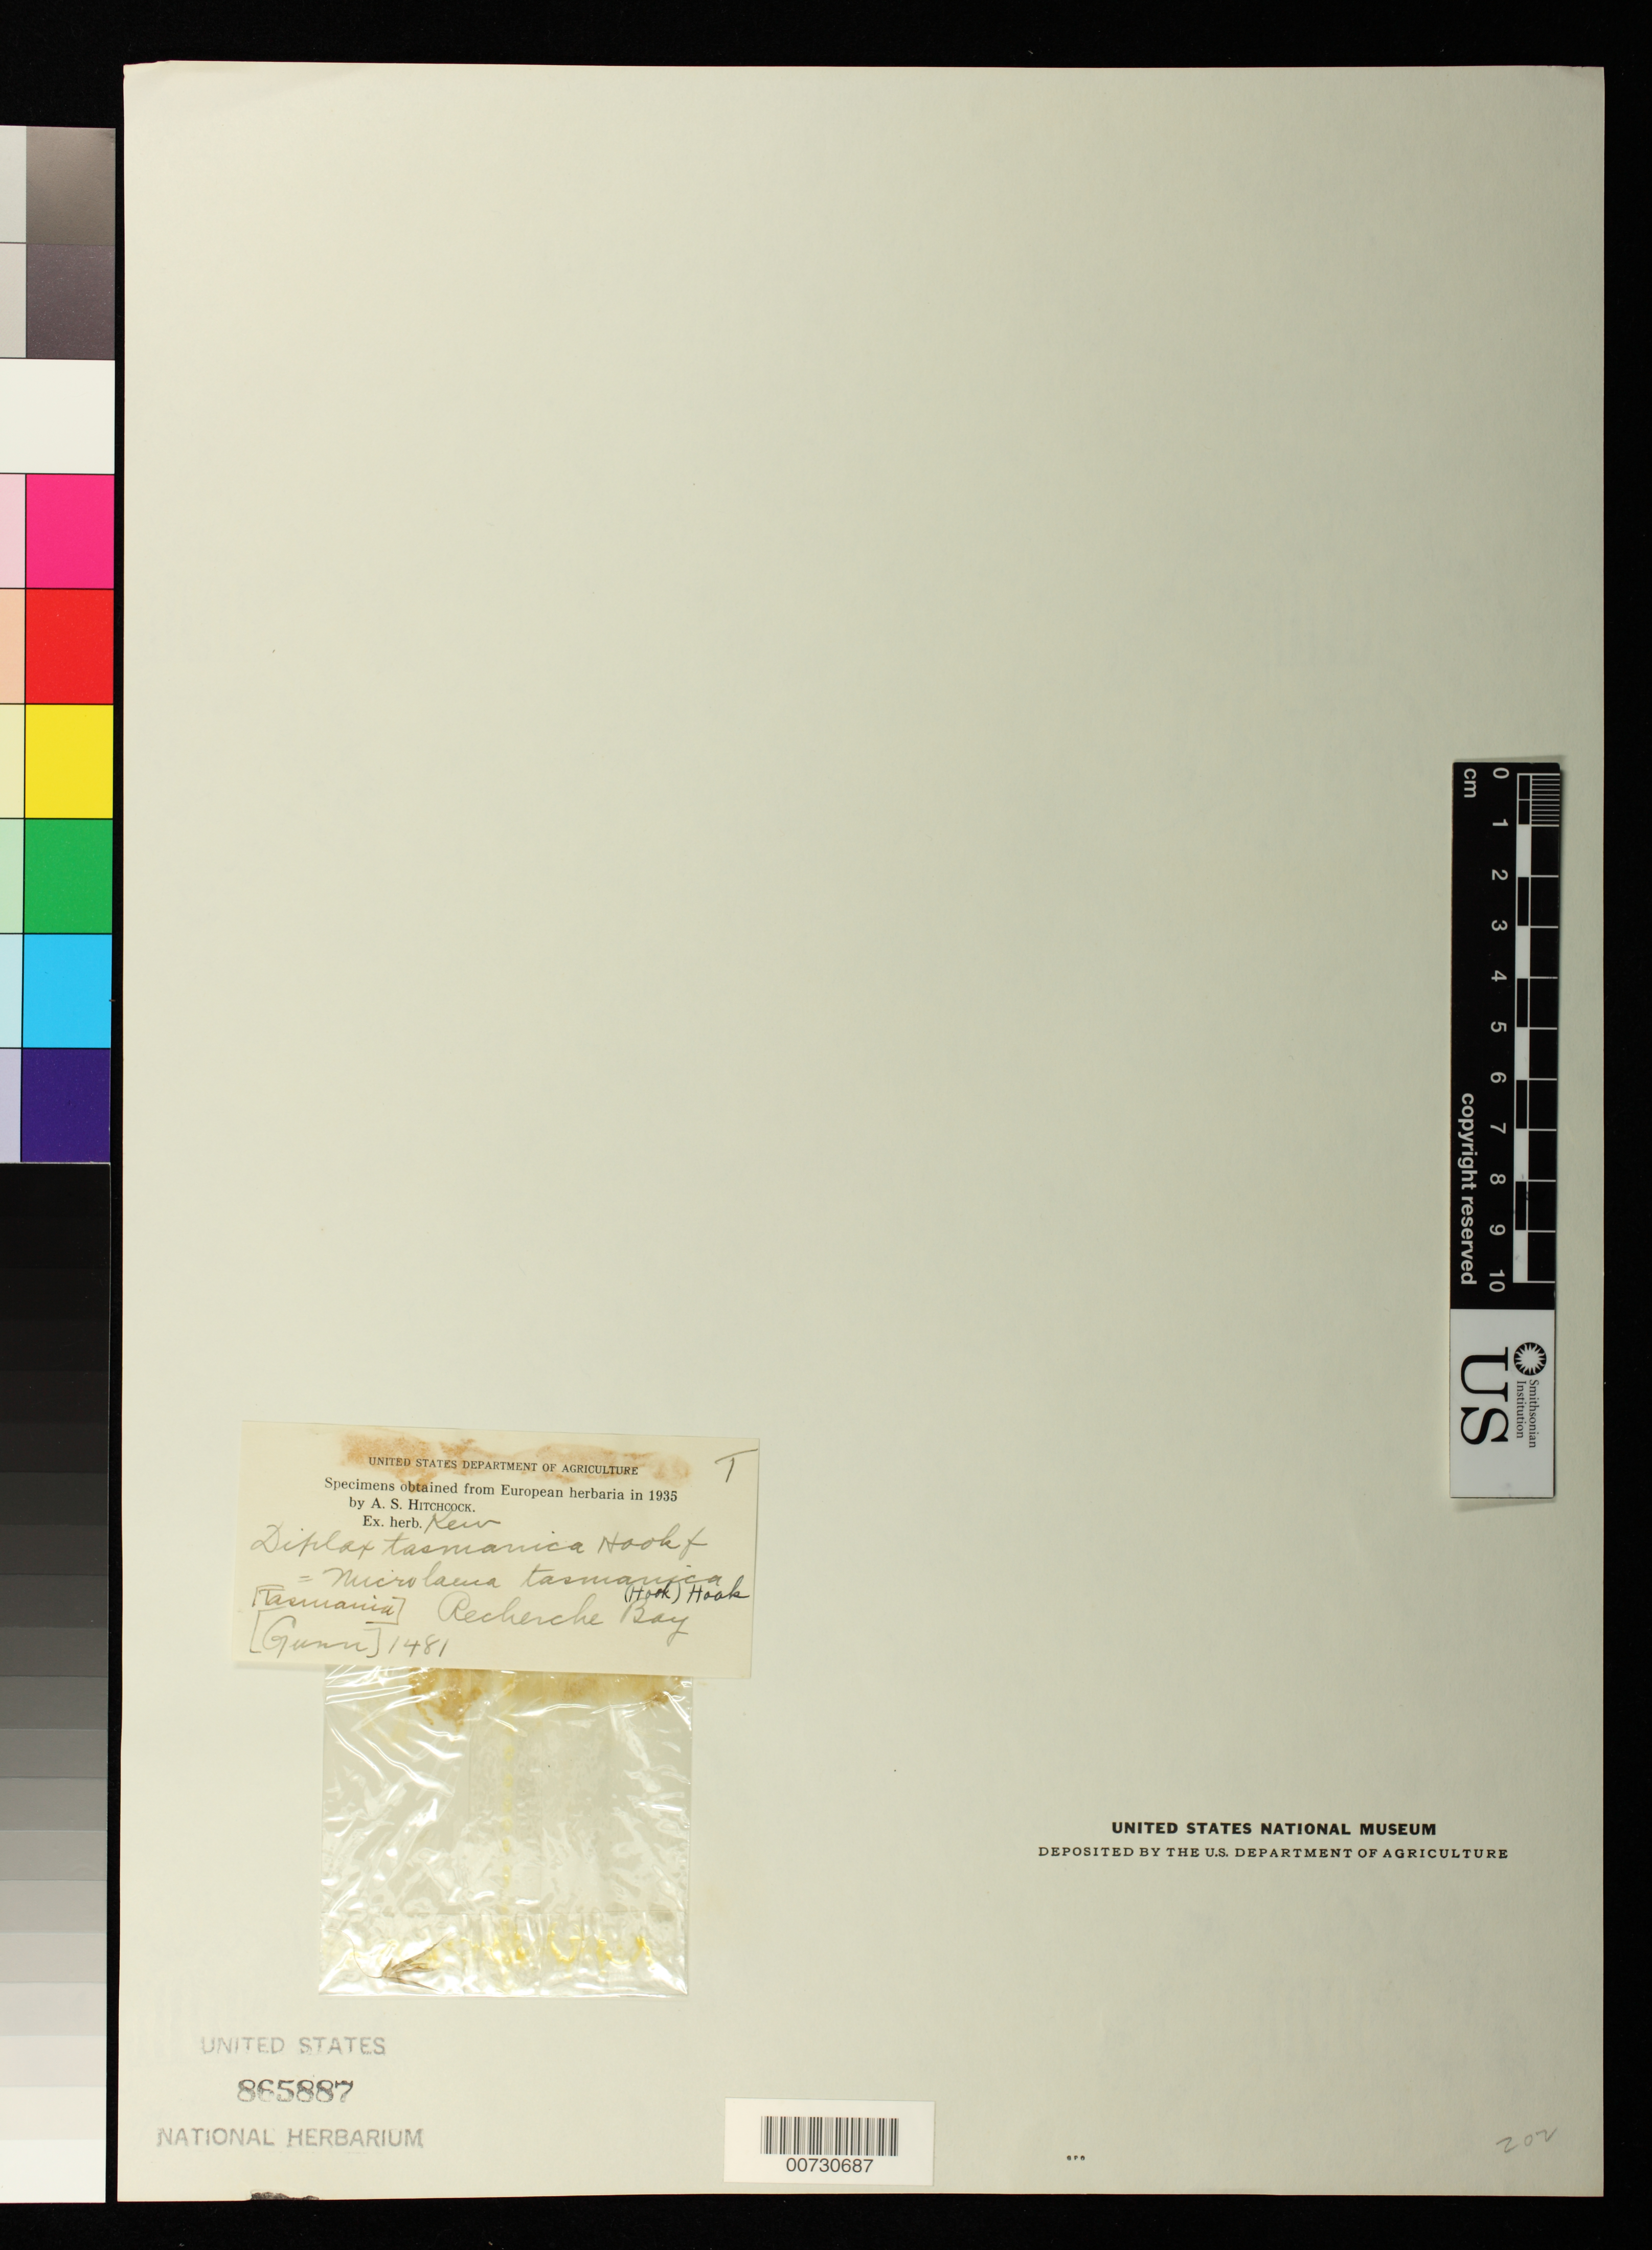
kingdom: Plantae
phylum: Tracheophyta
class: Liliopsida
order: Poales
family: Poaceae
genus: Diplax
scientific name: Diplax tasmanica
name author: Hook. f.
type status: Type Collection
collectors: R. Gunn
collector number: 1481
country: Australia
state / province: Tasmania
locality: Mount direction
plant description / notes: Fragmentary material of type specimen ex herb. Kew.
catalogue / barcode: US 865887